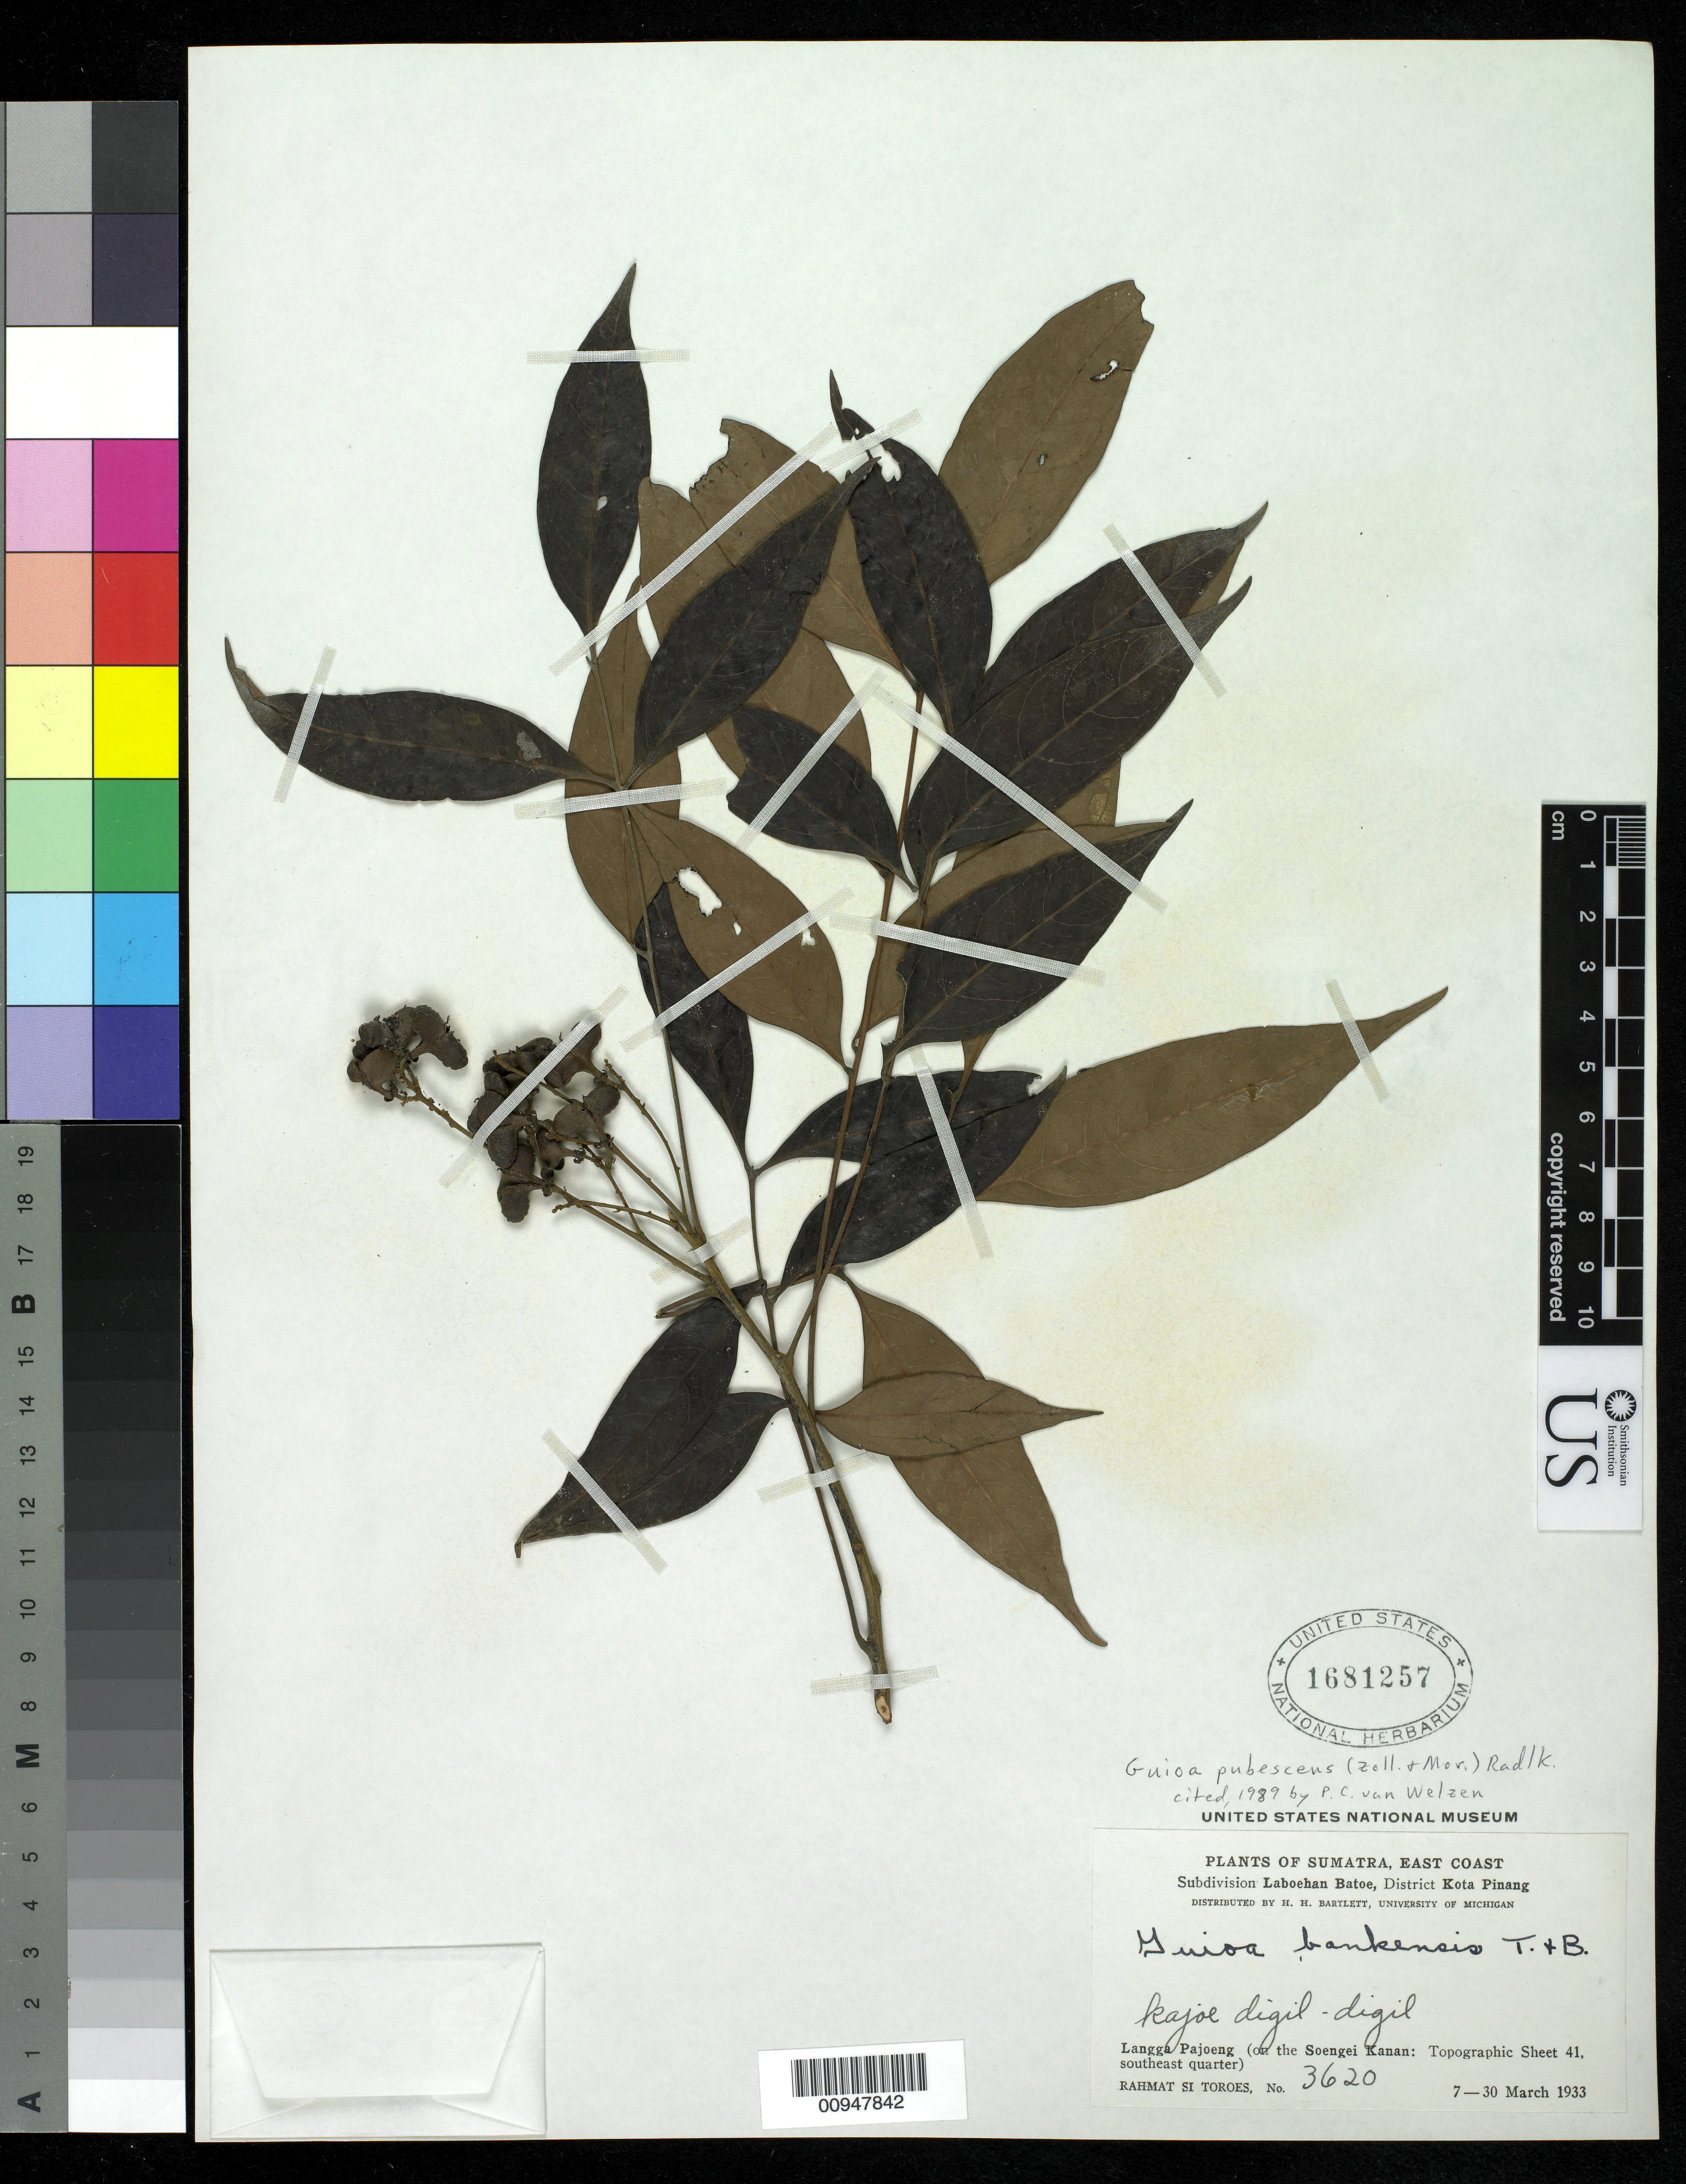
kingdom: Plantae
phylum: Tracheophyta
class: Magnoliopsida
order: Sapindales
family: Sapindaceae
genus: Guioa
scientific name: Guioa pubescens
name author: (Zoll. & Mor.) Radlk.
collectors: Rahmat Si Boeea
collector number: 3620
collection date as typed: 07 Feb 1933 to 30 Mar 1933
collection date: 1933-02-07/1933-03-30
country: Indonesia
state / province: Sumatra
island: Sumatra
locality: Langga Pajoeng (on the Soengei Kanan), E. coast of Sumatra, Subdivision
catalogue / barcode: US 1681257